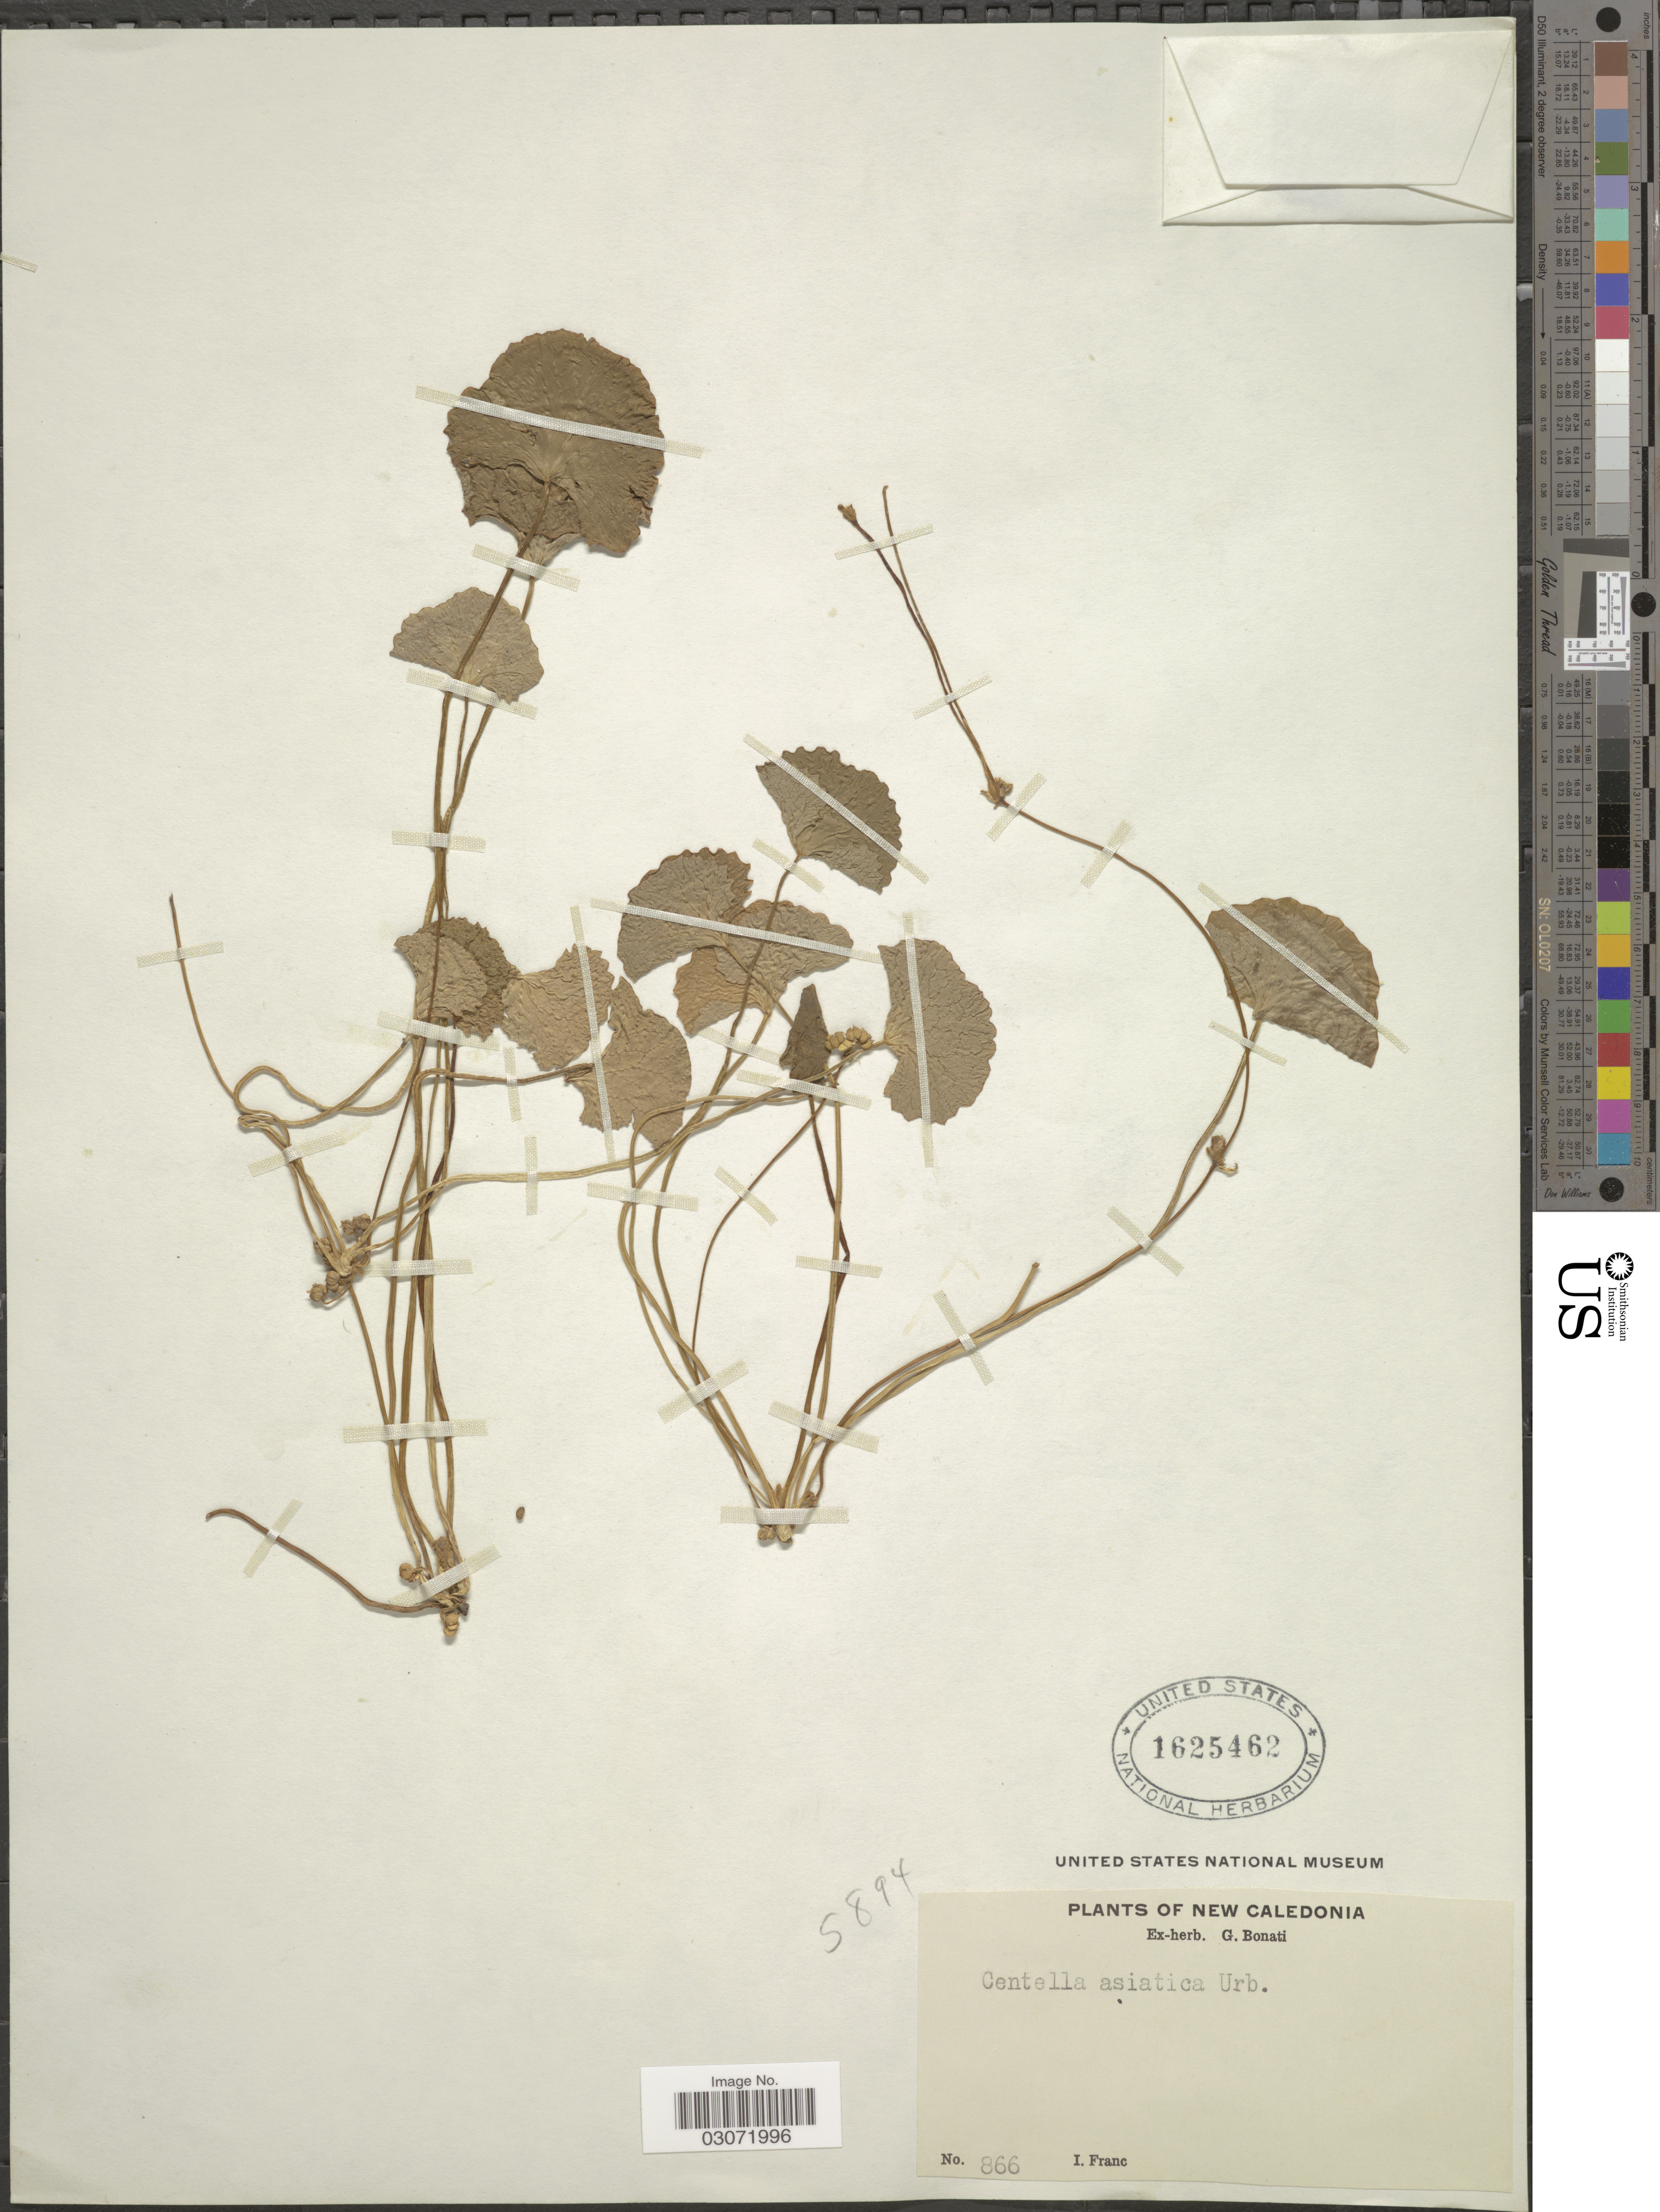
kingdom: Plantae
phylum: Tracheophyta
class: Magnoliopsida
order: Apiales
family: Apiaceae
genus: Centella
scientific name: Centella asiatica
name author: (L.) Urb.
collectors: I. Franc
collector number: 866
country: New Caledonia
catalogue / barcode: US 1625462